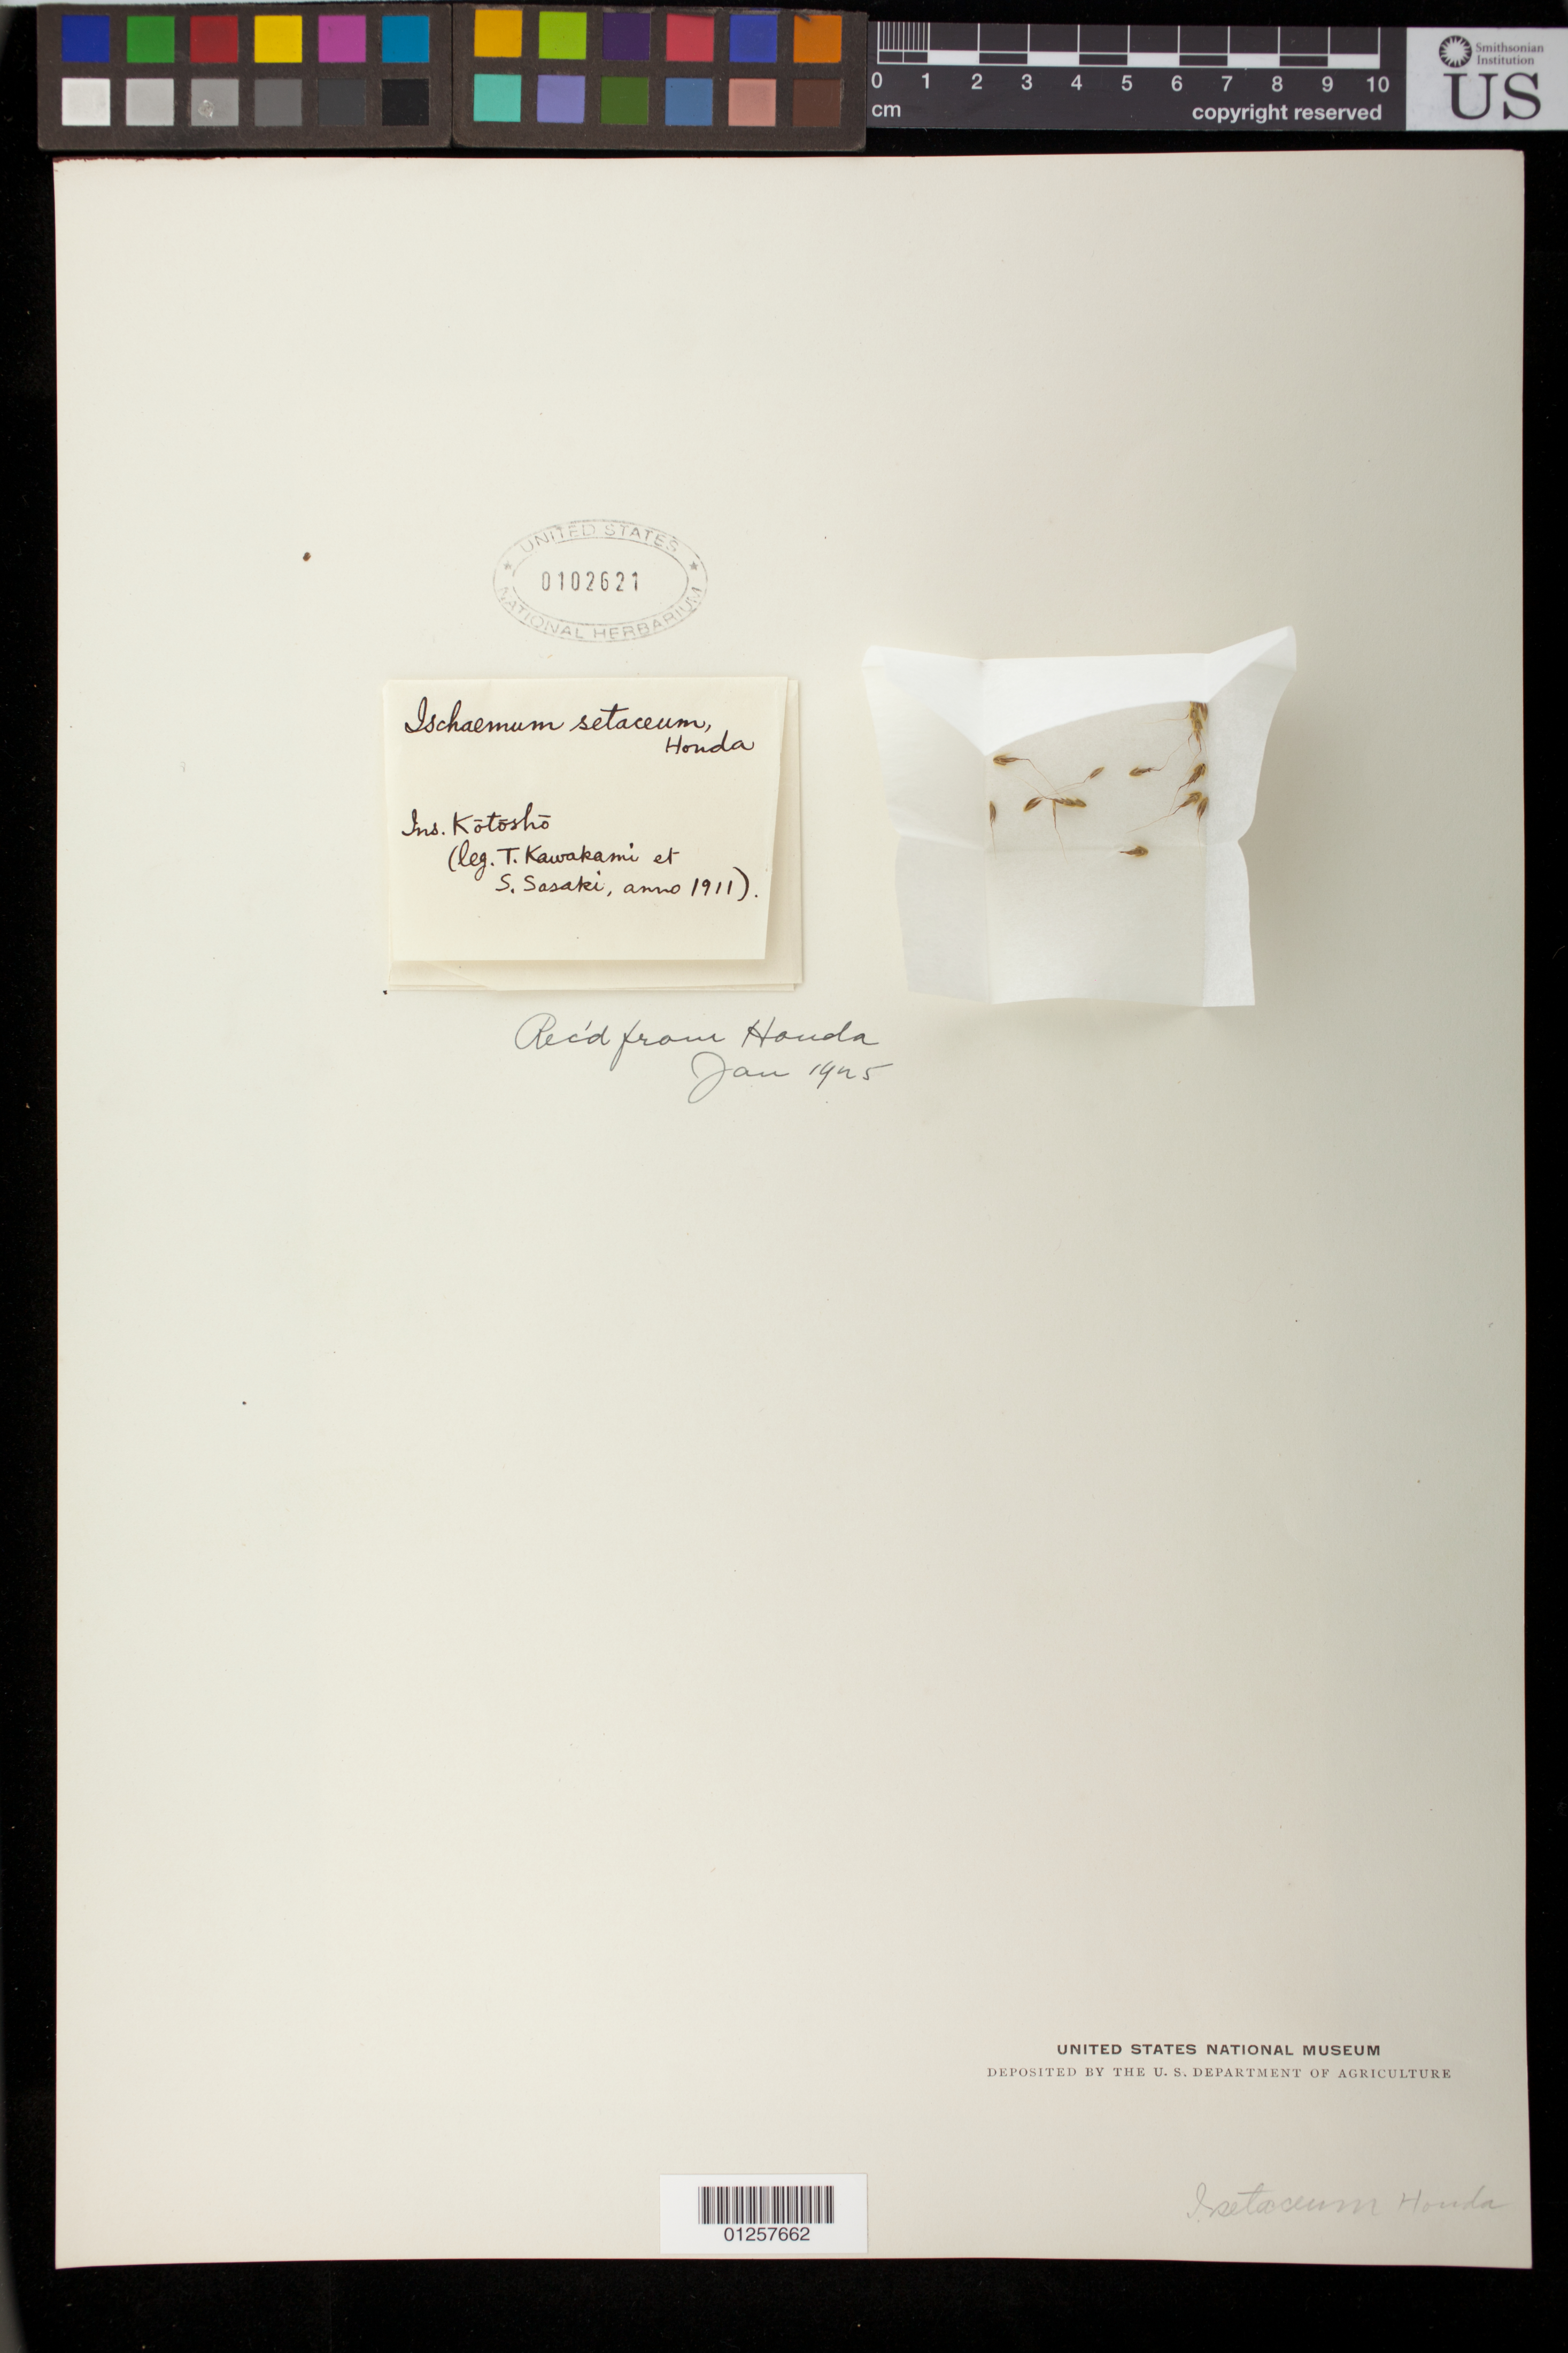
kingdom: Plantae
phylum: Tracheophyta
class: Liliopsida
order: Poales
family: Poaceae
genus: Ischaemum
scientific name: Ischaemum setaceum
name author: Honda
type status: Type Collection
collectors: T. Kawakami & S. Sasaki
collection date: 1911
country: Taiwan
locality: Ins. Kotosho.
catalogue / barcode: US 102621